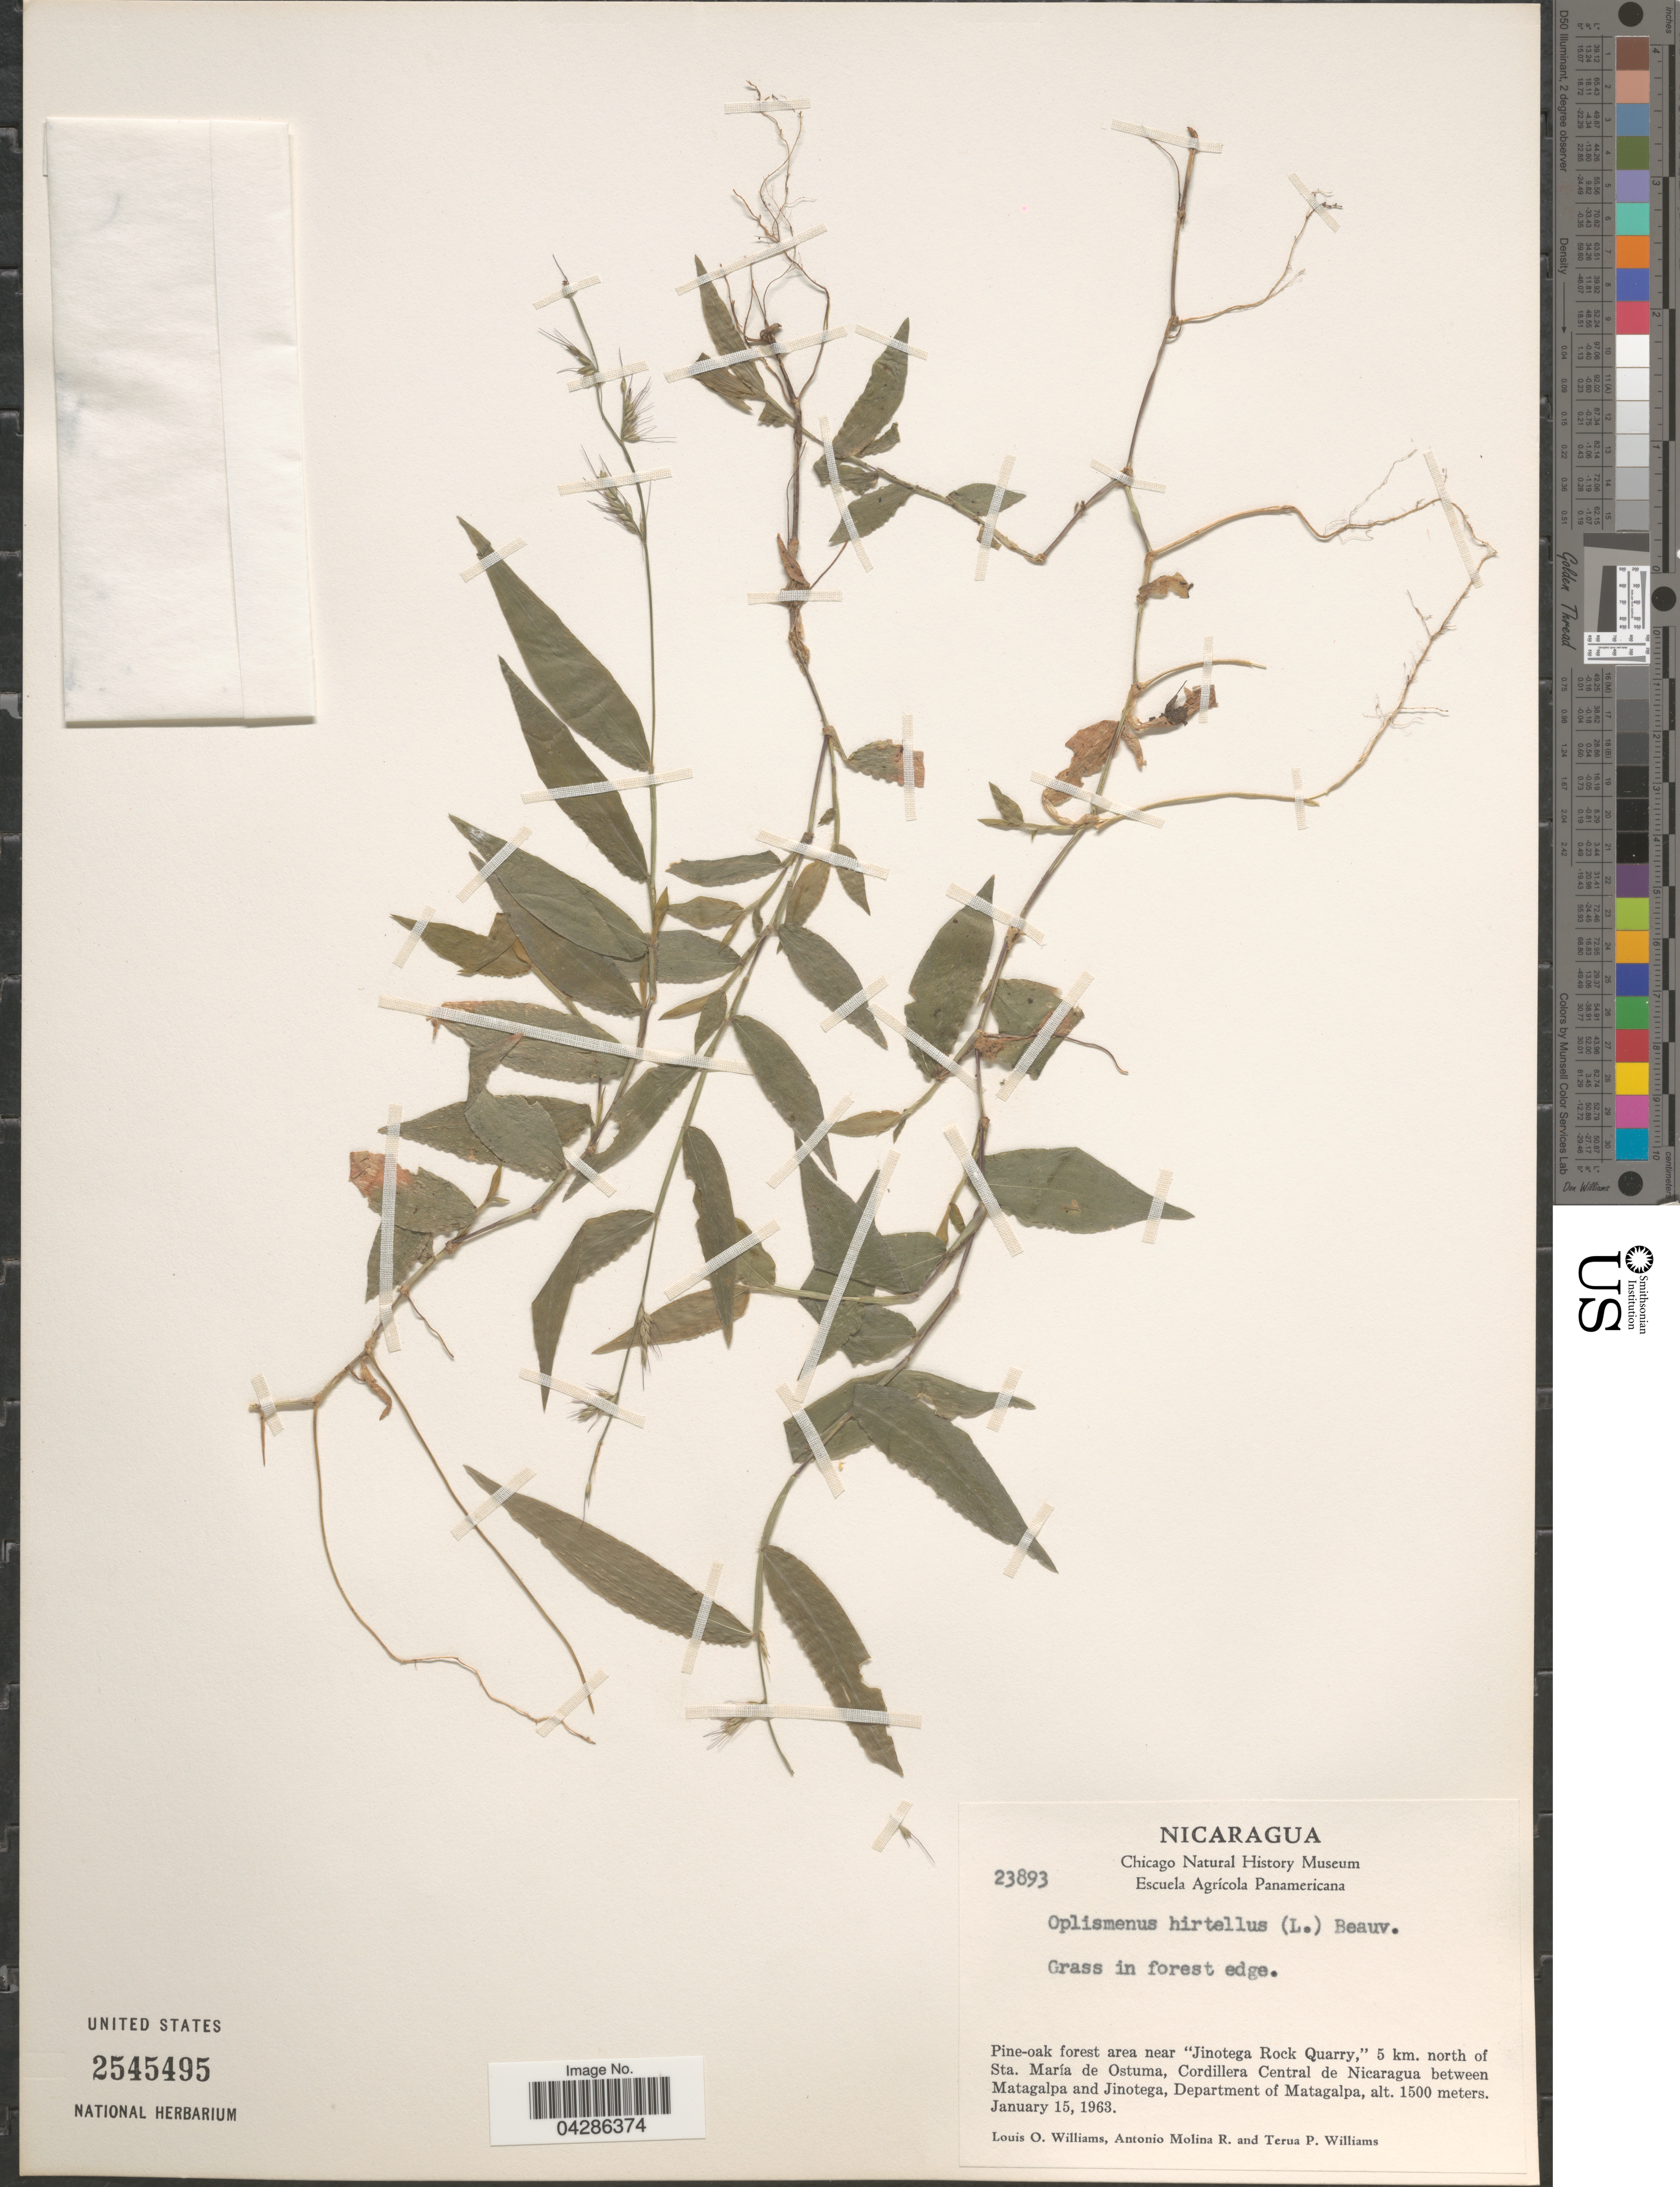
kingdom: Plantae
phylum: Tracheophyta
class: Liliopsida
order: Poales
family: Poaceae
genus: Oplismenus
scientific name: Oplismenus hirtellus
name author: (L.) P. Beauv.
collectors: L. O. Williams, A. Molina R. & T. P. Williams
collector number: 23893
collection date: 1963-01-15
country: Nicaragua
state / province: Matagalpa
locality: Pine-oak forest area near "Jinotega Rock Quarry," 5 km. north of Sta. María de Ostuma, Cordillera Central de Nicaragua between Matagalpa and Jinotega, Department of Matagalpa.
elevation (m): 1500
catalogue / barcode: US 2545495